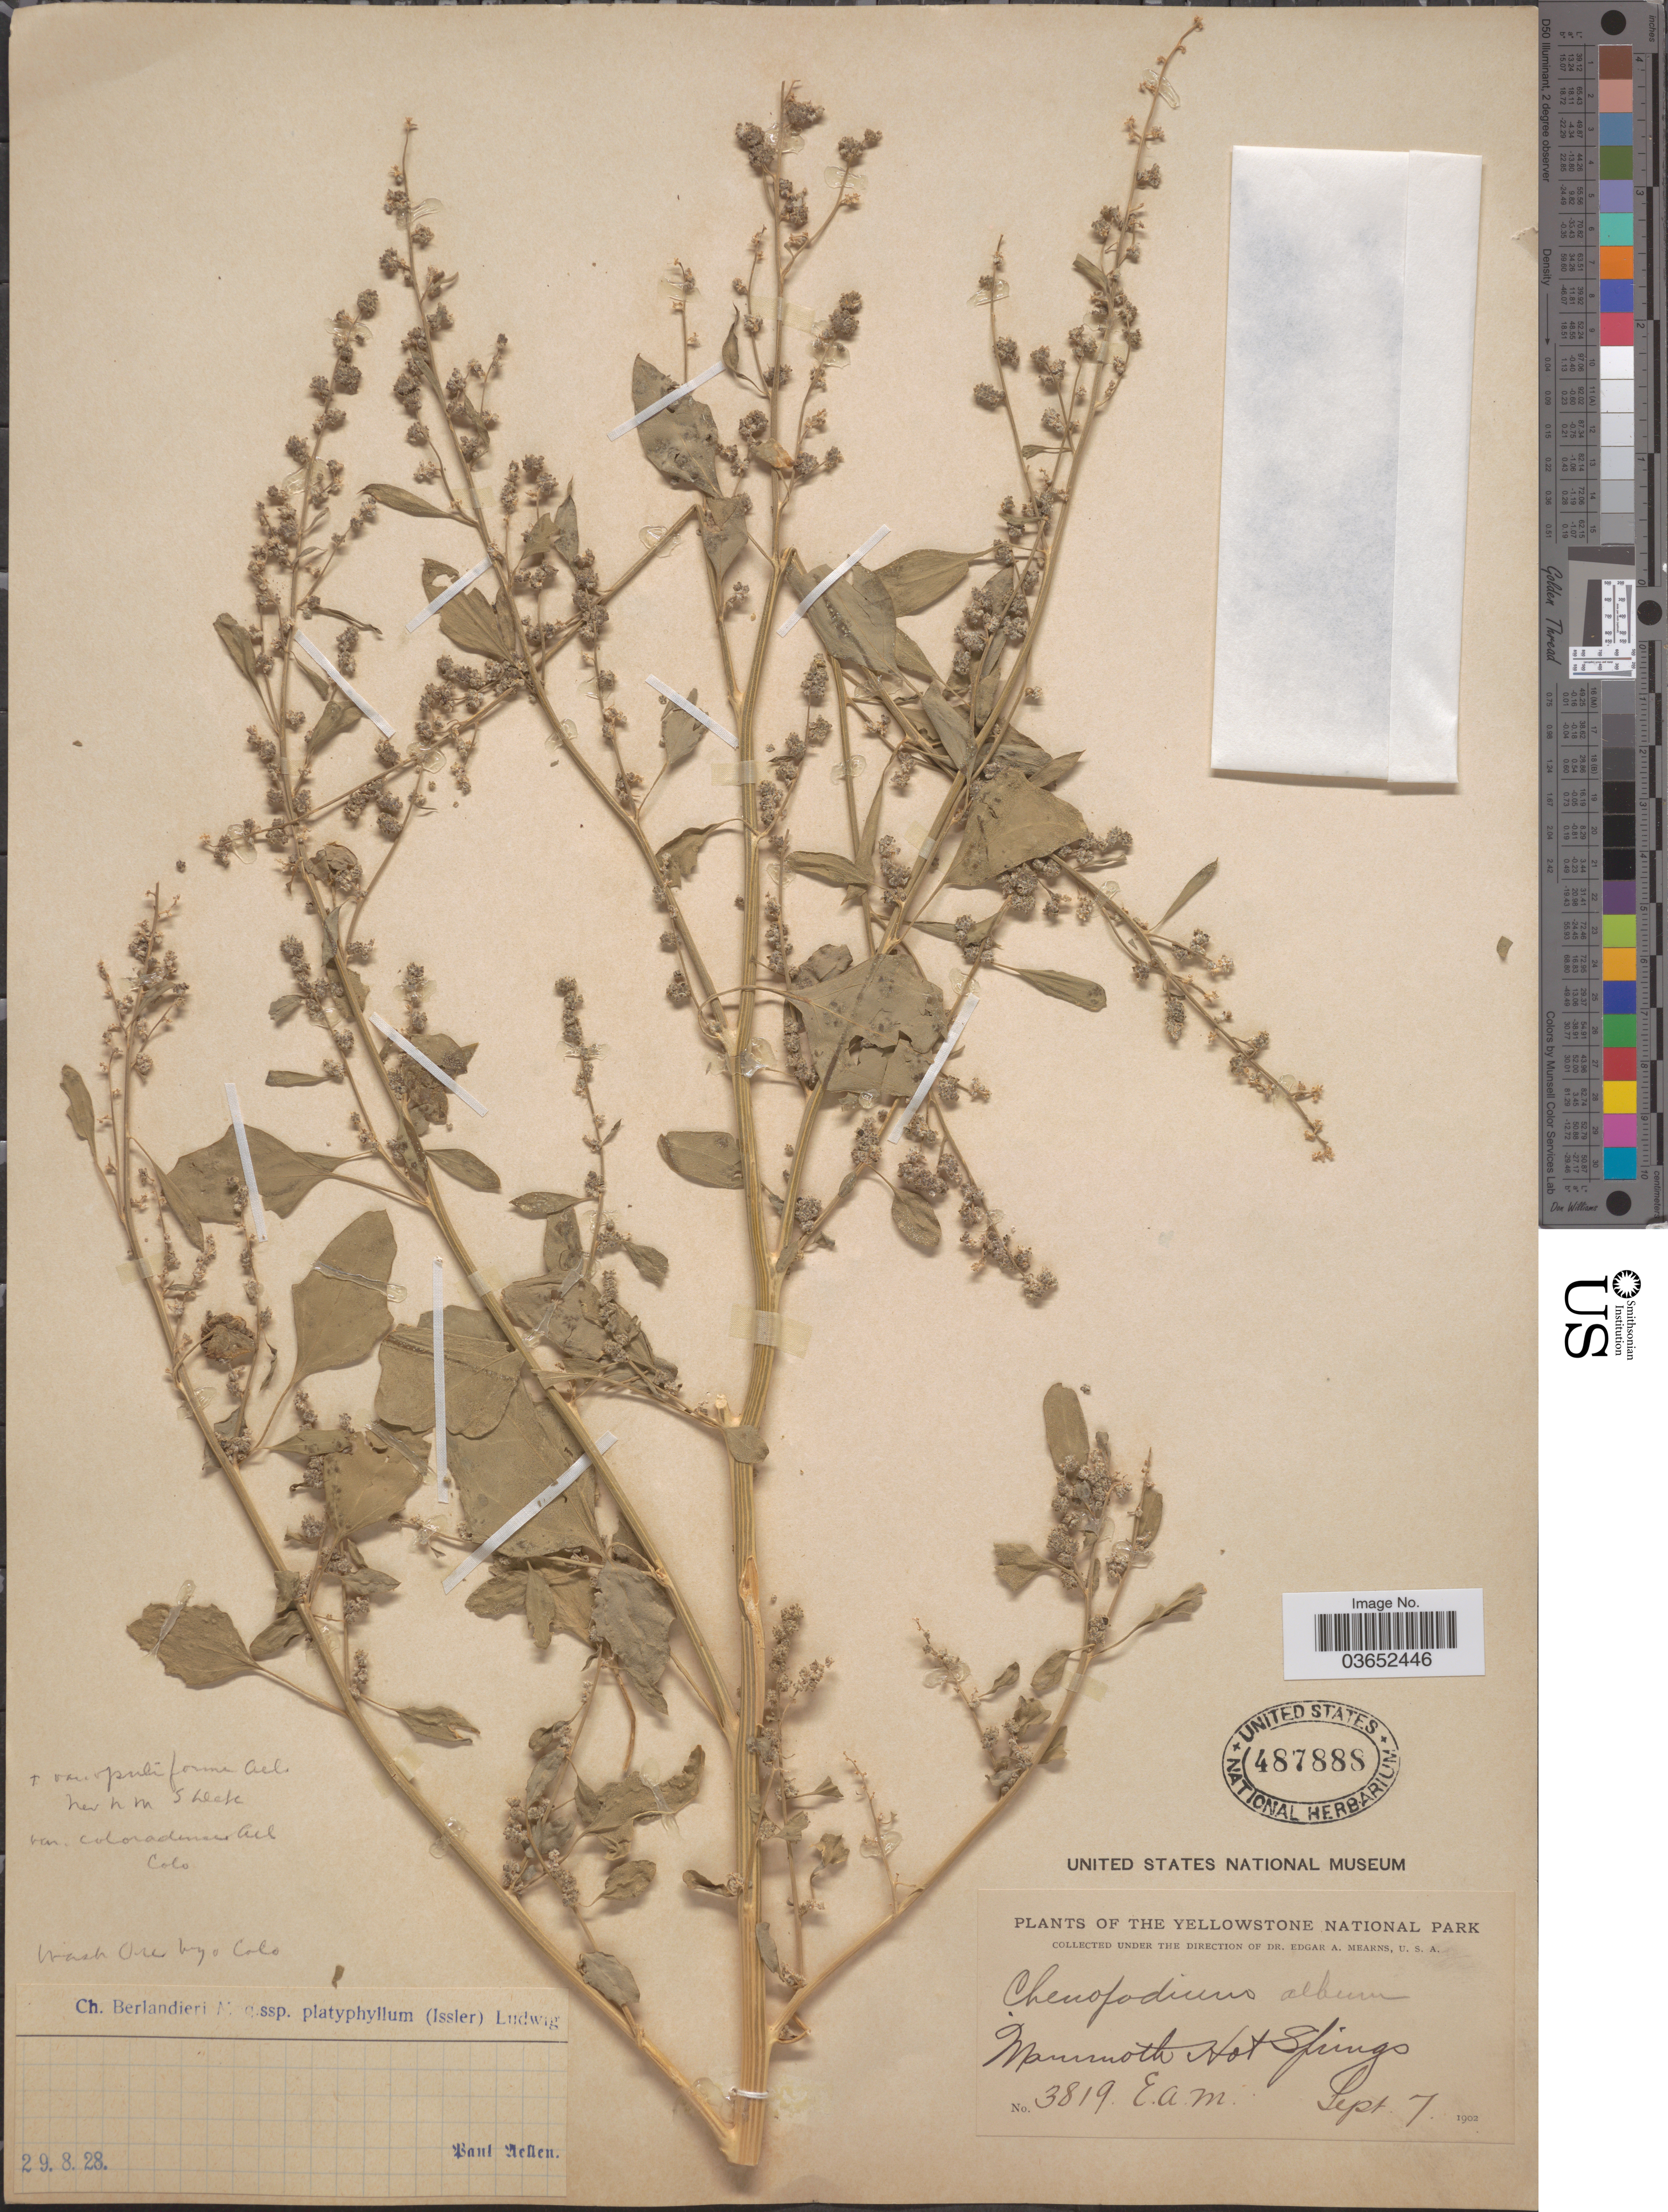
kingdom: Plantae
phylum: Tracheophyta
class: Magnoliopsida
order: Caryophyllales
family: Amaranthaceae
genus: Chenopodium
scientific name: Chenopodium berlandieri subsp. platyphyllum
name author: (Issler) Ludwig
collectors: E. A. Mearns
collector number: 3819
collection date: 1902-09-07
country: United States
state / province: Wyoming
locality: The Yellowstone National Park. Mammoth Hot Springs.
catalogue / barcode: US 487888